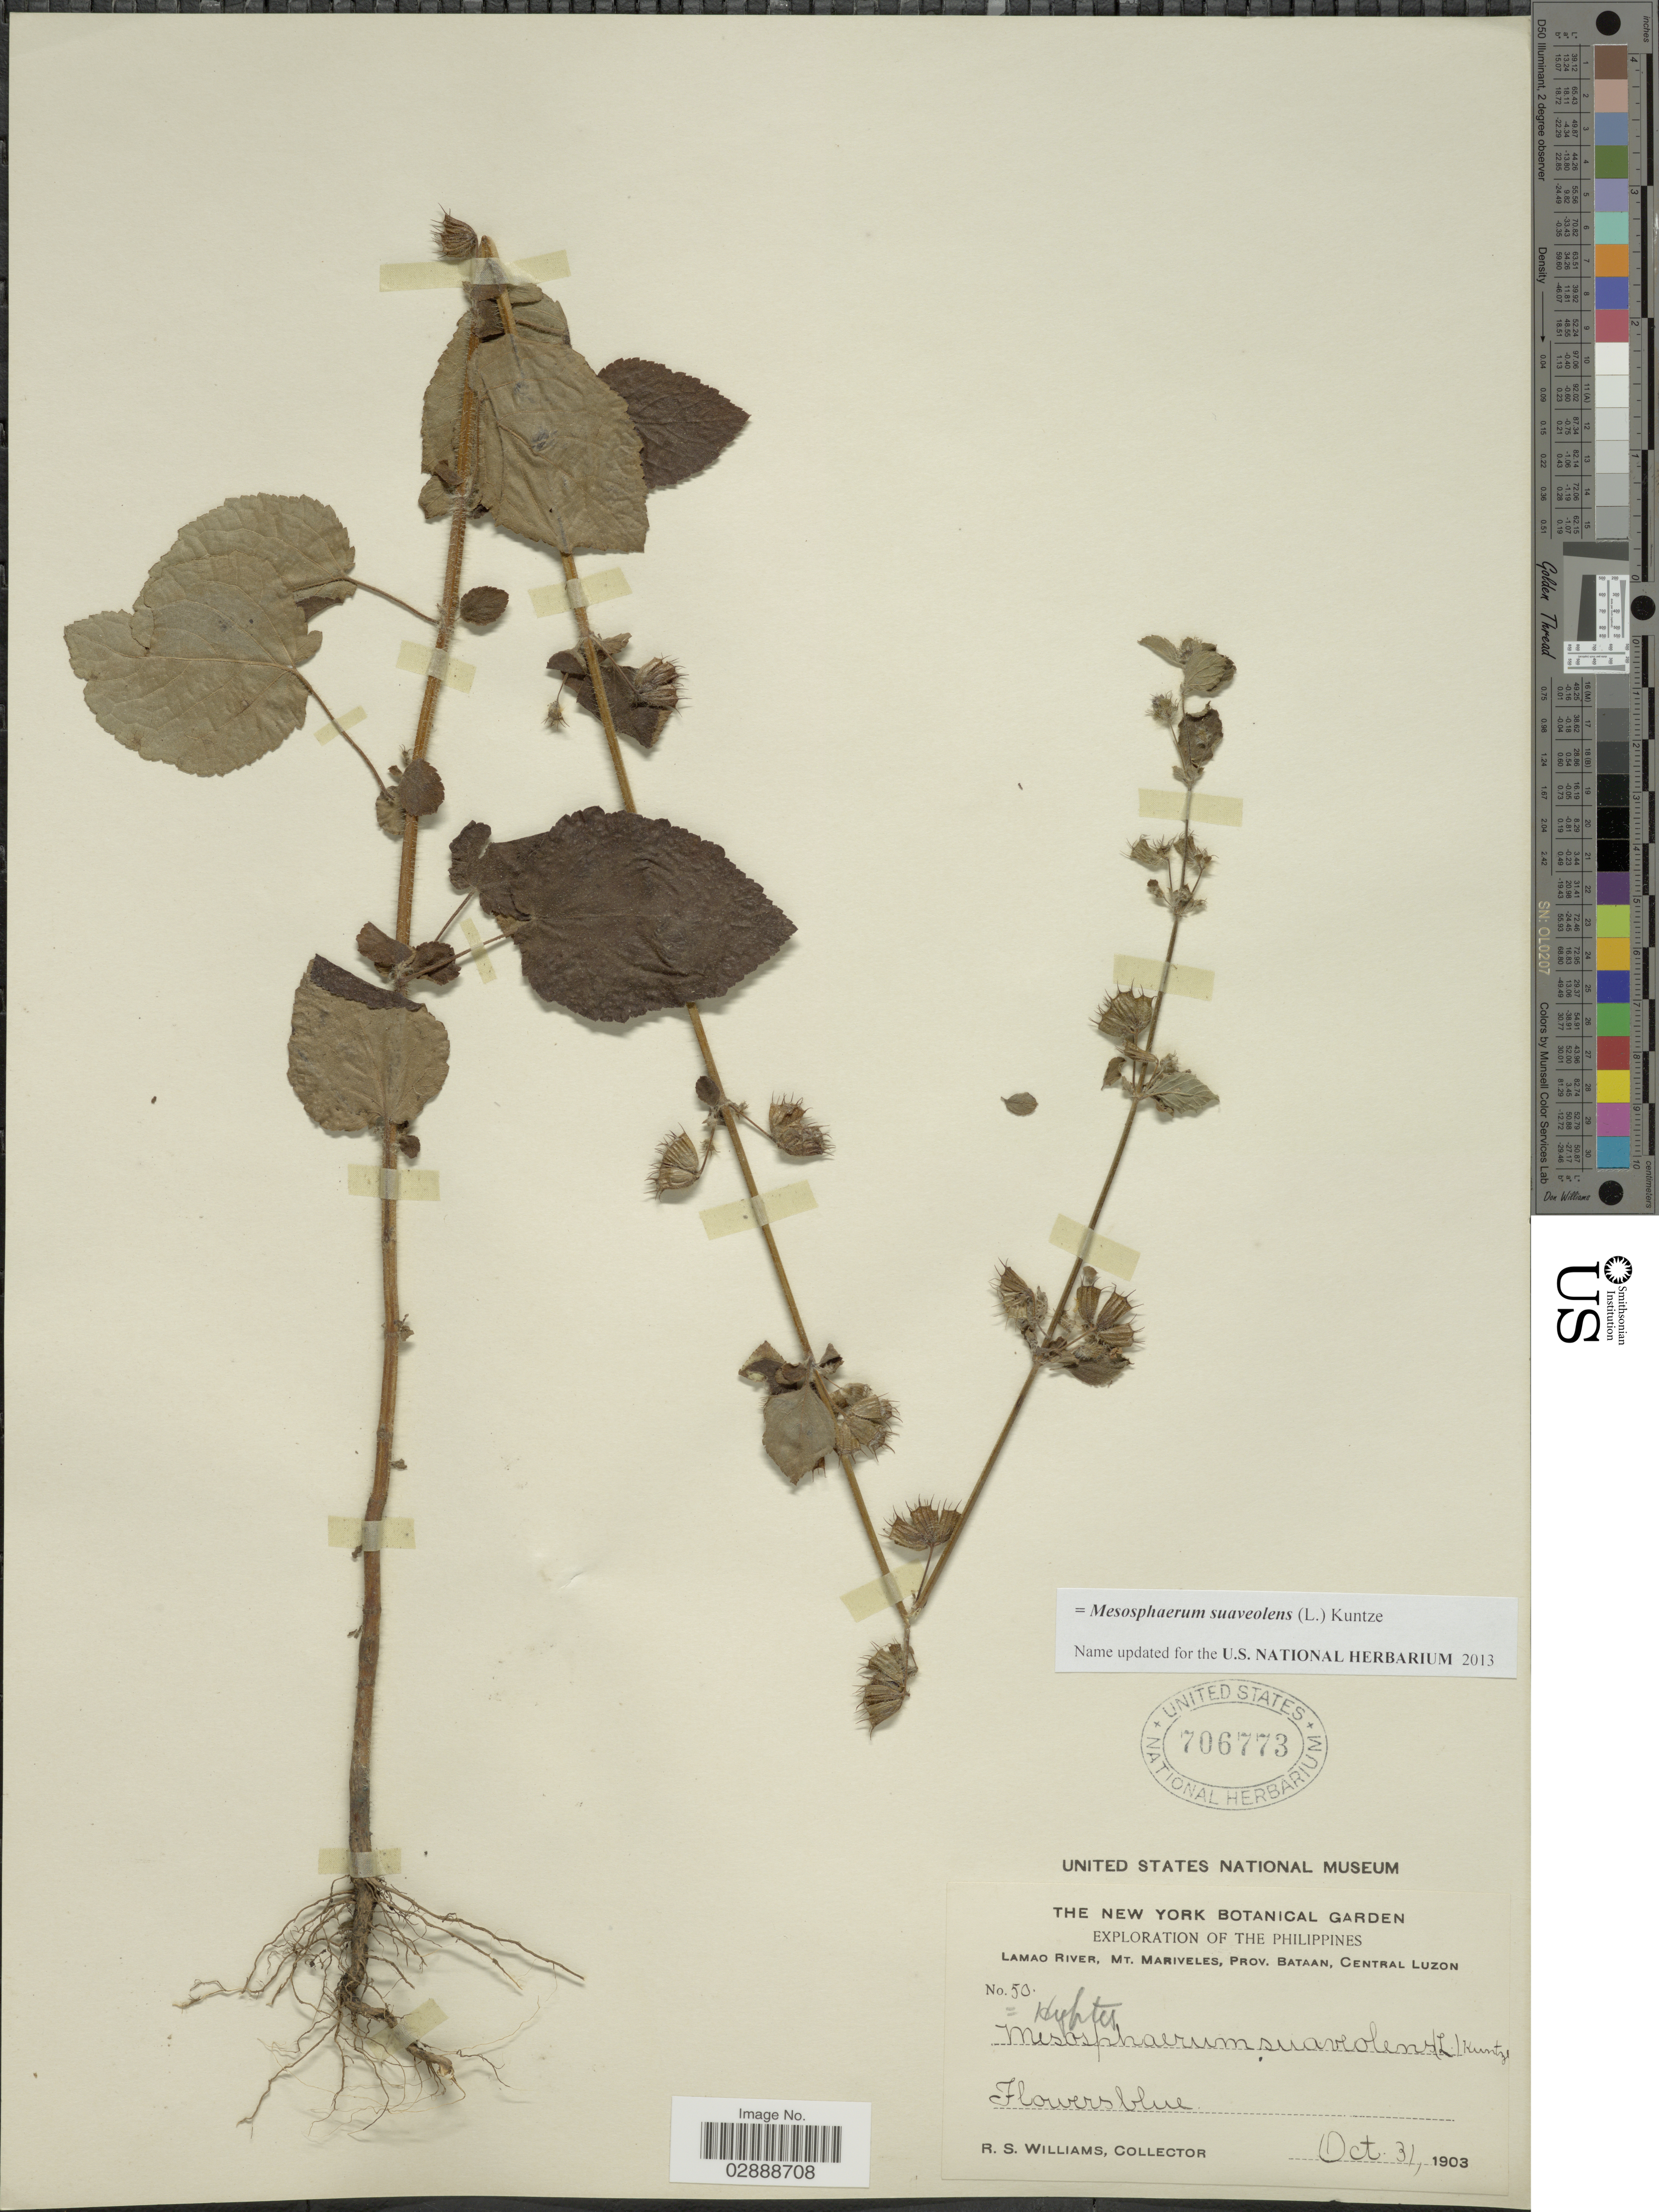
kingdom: Plantae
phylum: Tracheophyta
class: Magnoliopsida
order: Lamiales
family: Lamiaceae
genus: Mesosphaerum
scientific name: Mesosphaerum suaveolens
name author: (L.) Kuntze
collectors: R. S. Williams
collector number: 50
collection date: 1903-10-31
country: Philippines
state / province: Central Luzon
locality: Lamao River, Mt. Mariveles, Prov. Bataan, Central Luzon.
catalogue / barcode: US 706773